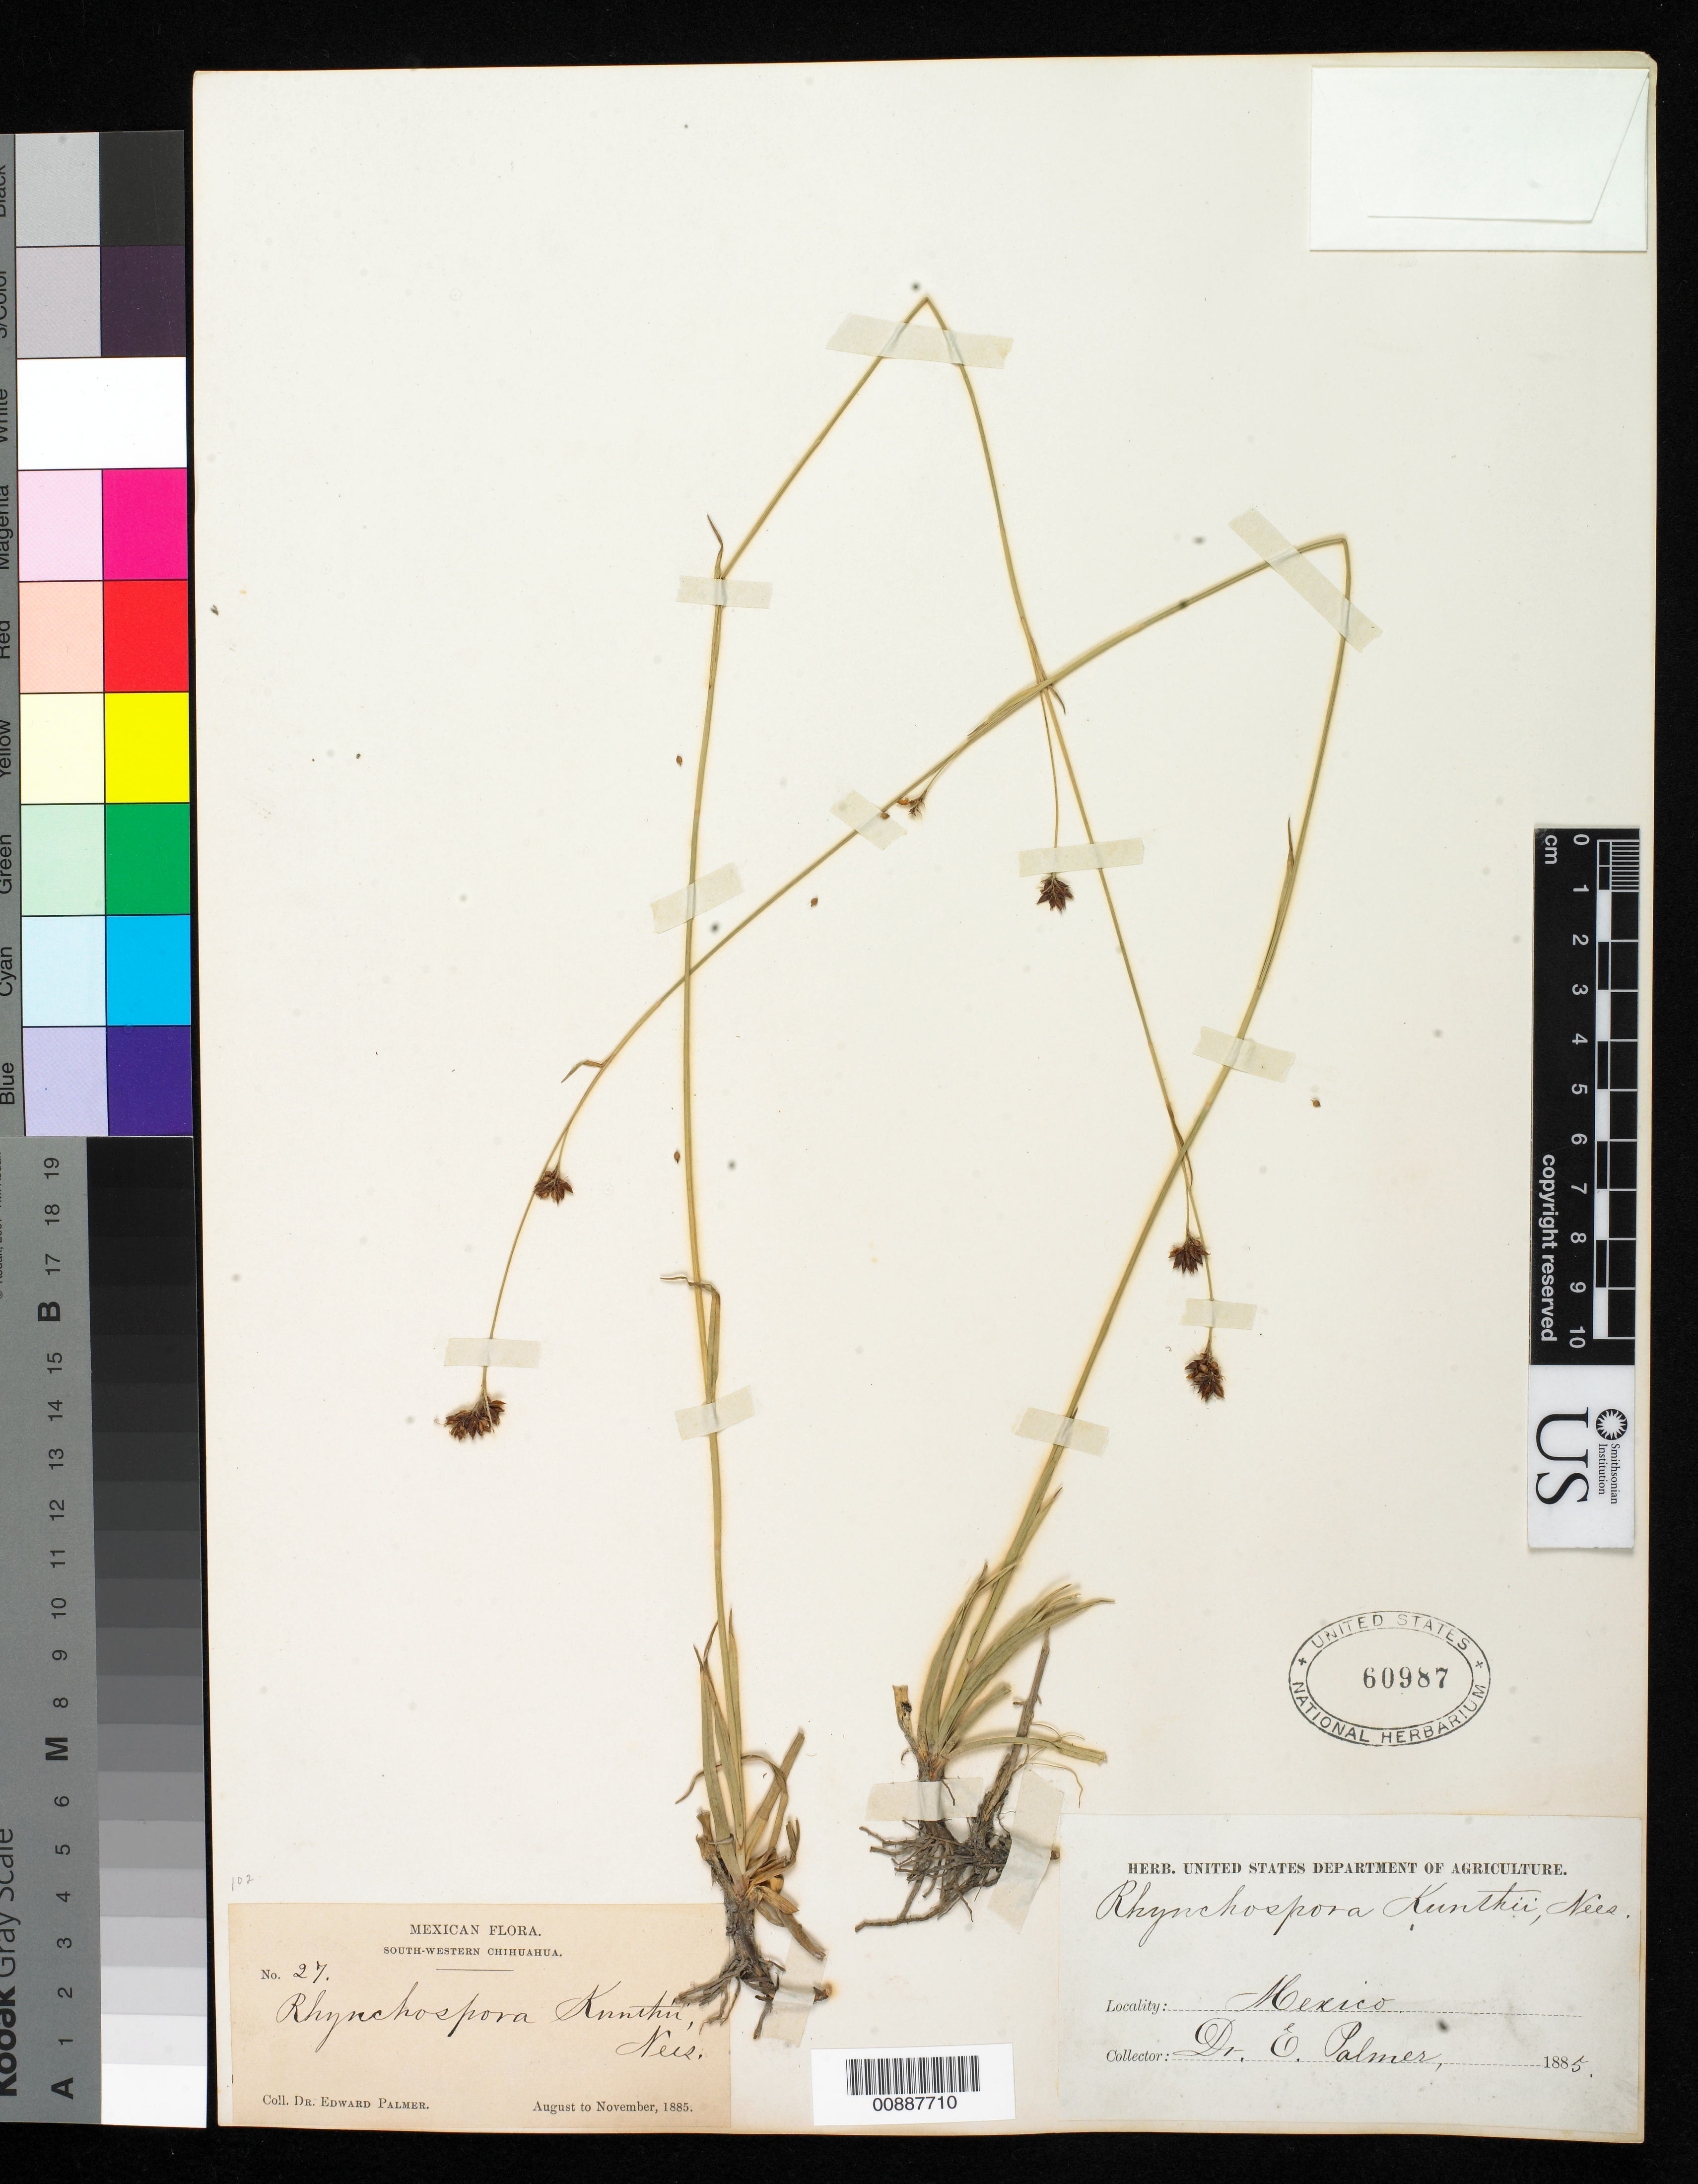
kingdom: Plantae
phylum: Tracheophyta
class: Liliopsida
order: Poales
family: Cyperaceae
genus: Rhynchospora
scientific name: Rhynchospora kunthii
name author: Nees ex Kunth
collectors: E. Palmer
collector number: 27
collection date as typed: Aug 1885 to -- Nov 1885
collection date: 1885-08/1885-11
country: Mexico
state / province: Chihuahua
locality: South-Western Chihuahua.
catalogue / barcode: US 60987